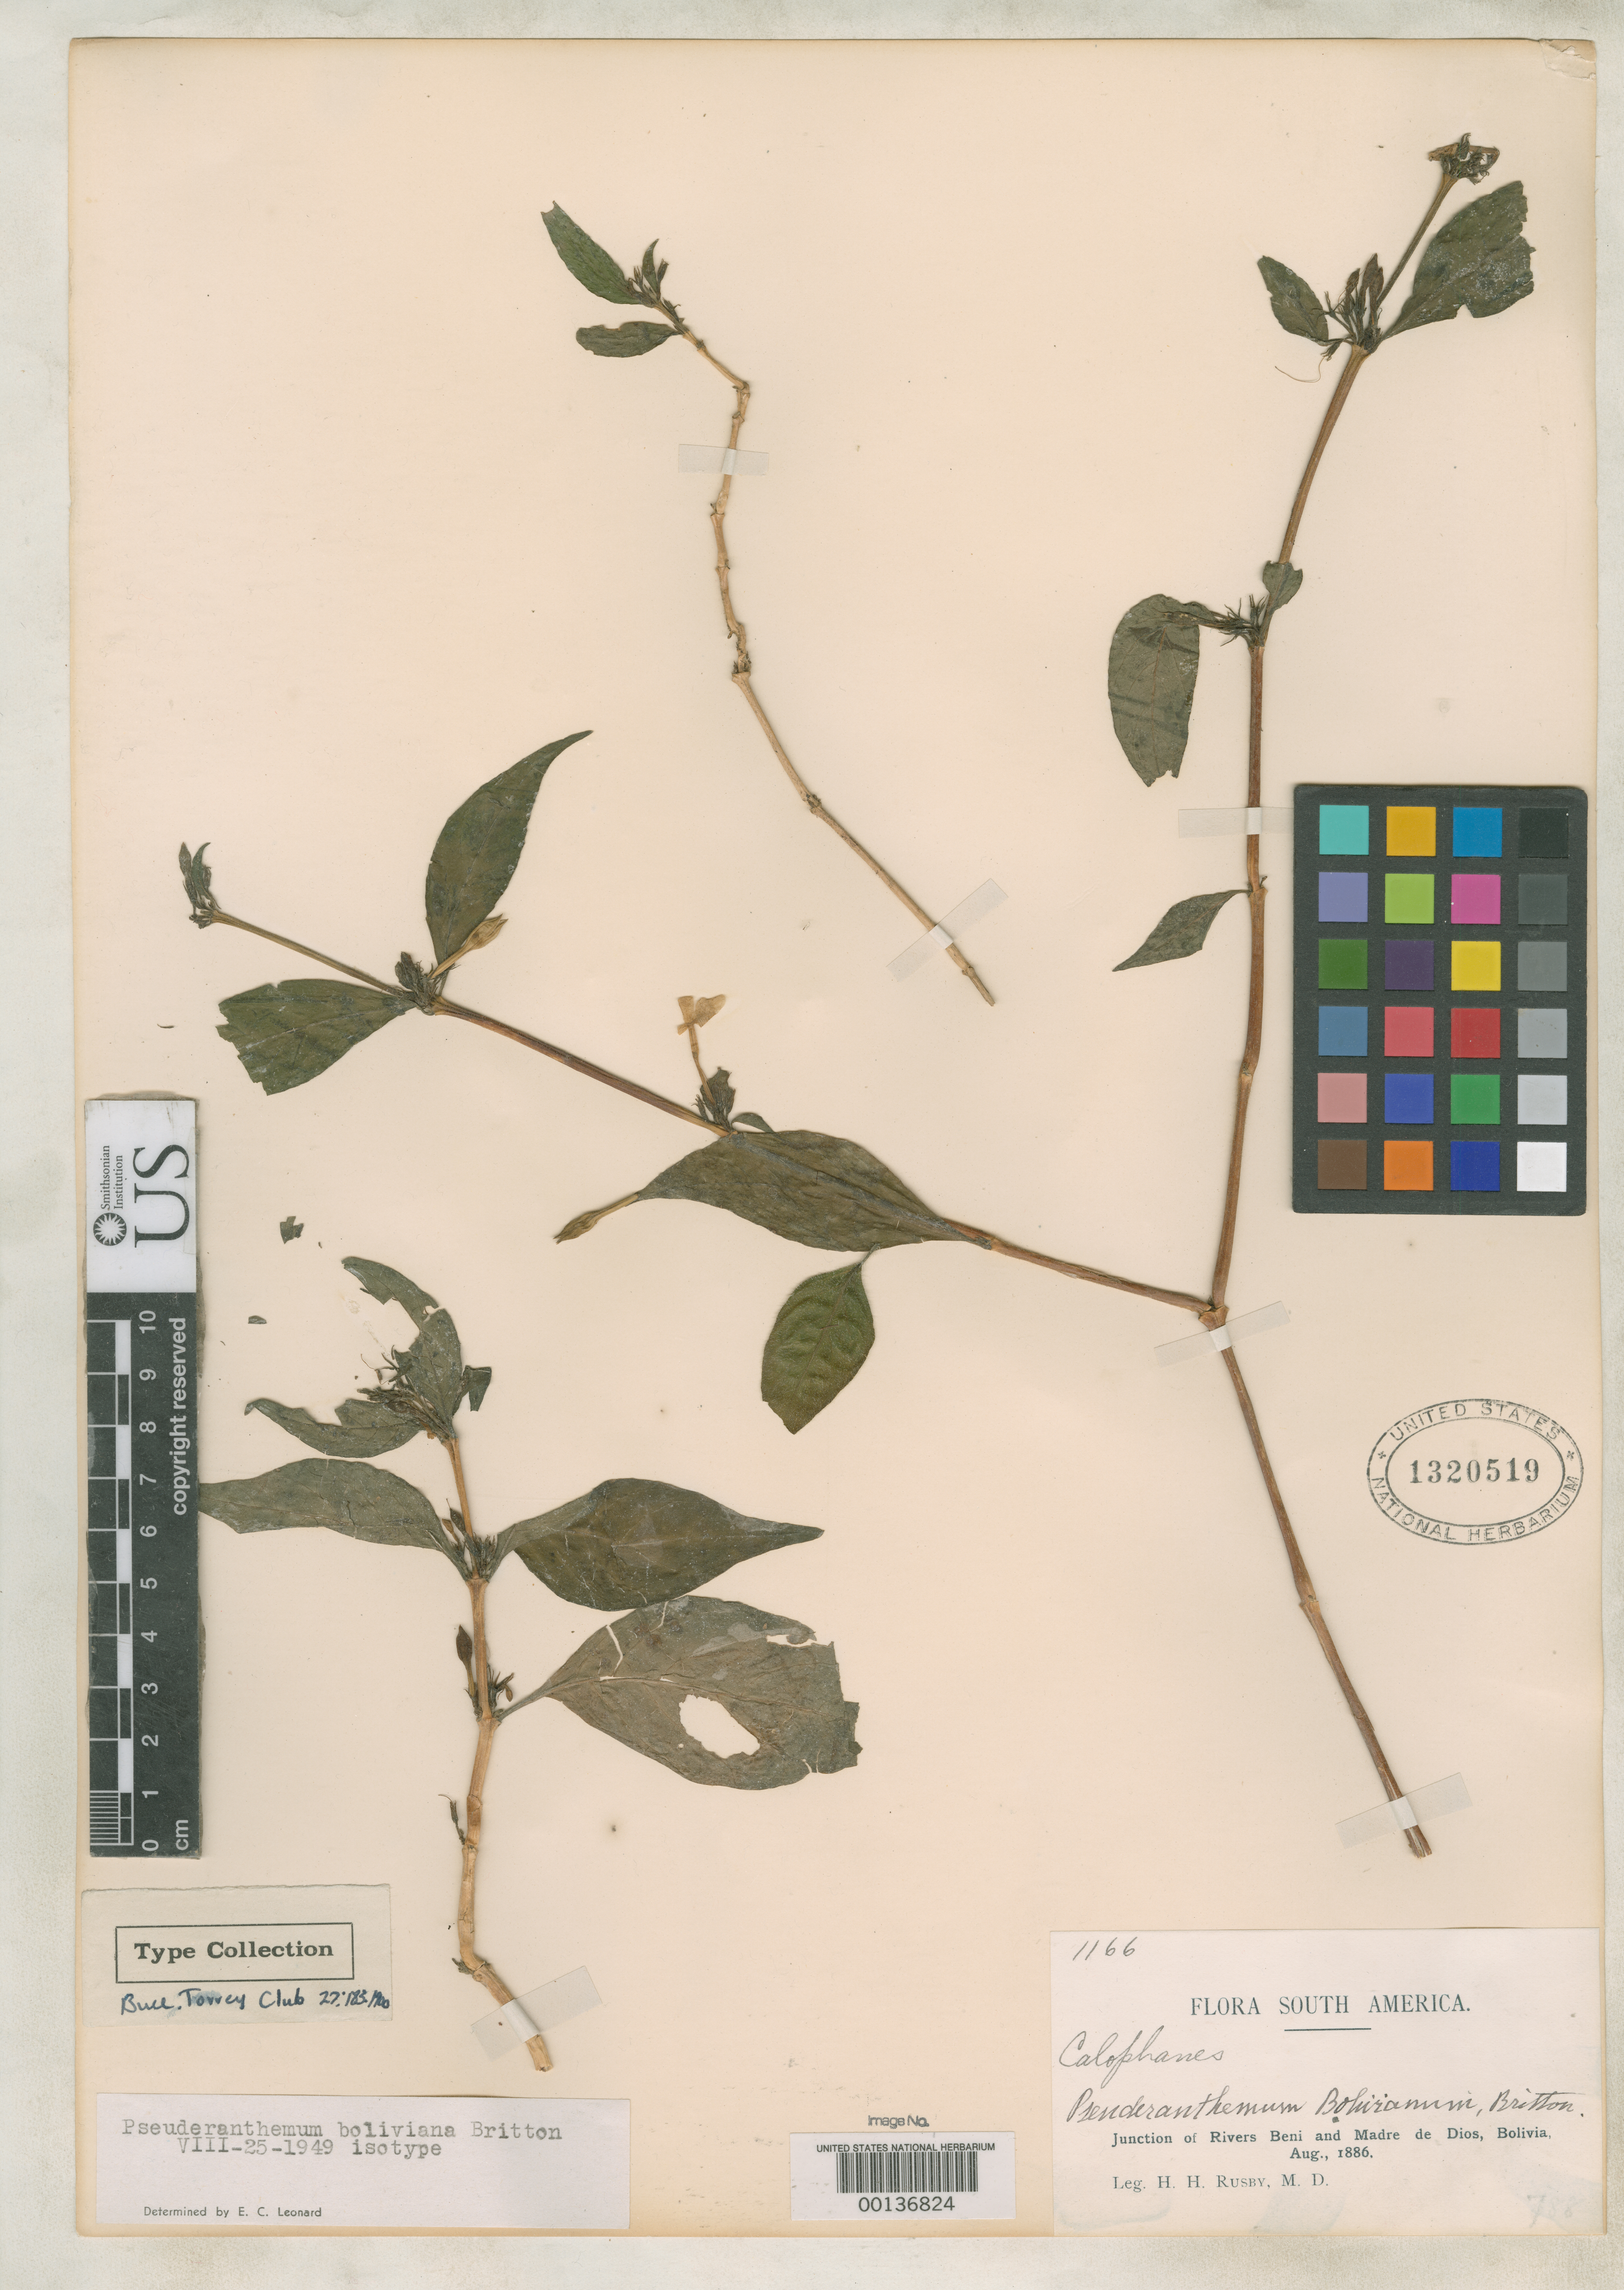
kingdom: Plantae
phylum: Tracheophyta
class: Magnoliopsida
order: Lamiales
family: Acanthaceae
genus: Pseuderanthemum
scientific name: Pseuderanthemum bolivianum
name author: Britton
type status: Isotype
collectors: H. H. Rusby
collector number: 1166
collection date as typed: Aug 1886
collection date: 1886-08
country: Bolivia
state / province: Beni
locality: Junction of Rivers Beni and Madre de Dios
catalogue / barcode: US 1320519